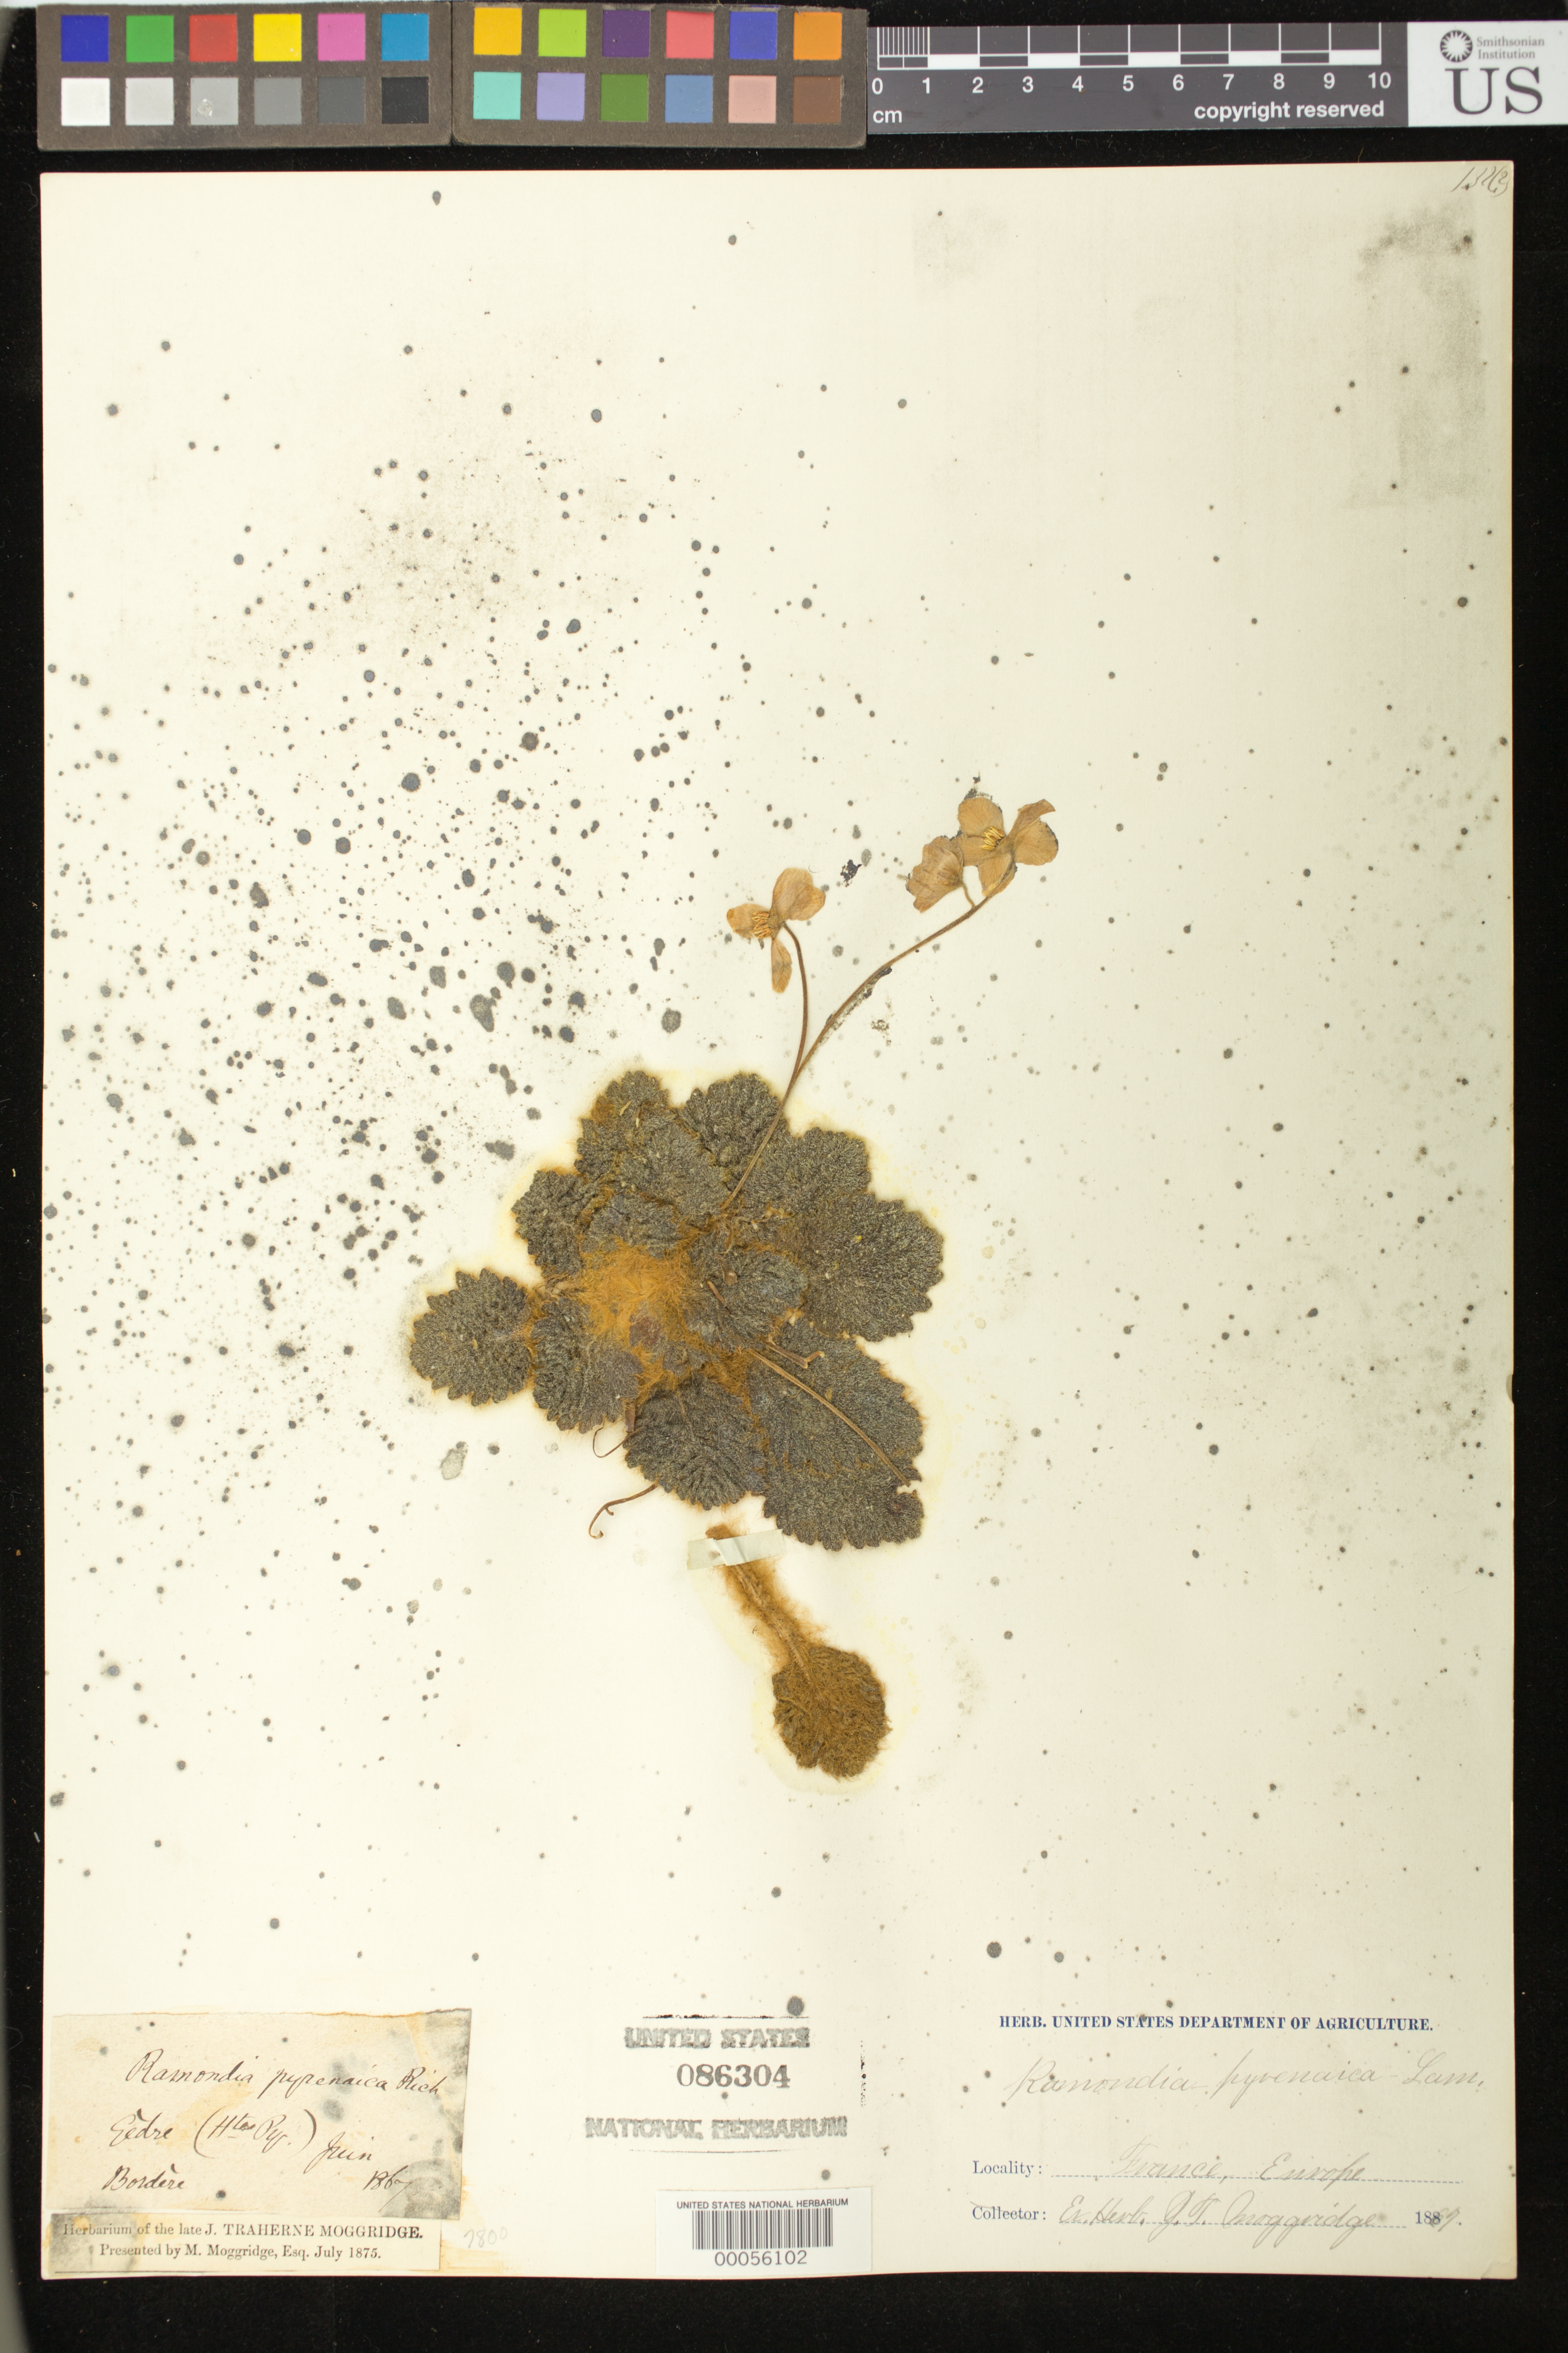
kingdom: Plantae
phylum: Tracheophyta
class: Magnoliopsida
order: Lamiales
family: Gesneriaceae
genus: Ramonda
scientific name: Ramonda pyrenaica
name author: Rich. ex Pers.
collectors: H. Bordere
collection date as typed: Jun 1867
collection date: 1867-06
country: France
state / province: Occitanie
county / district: Hautes-Pyrénées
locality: Hautes-Pyrenees, Gedre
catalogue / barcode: US 86304